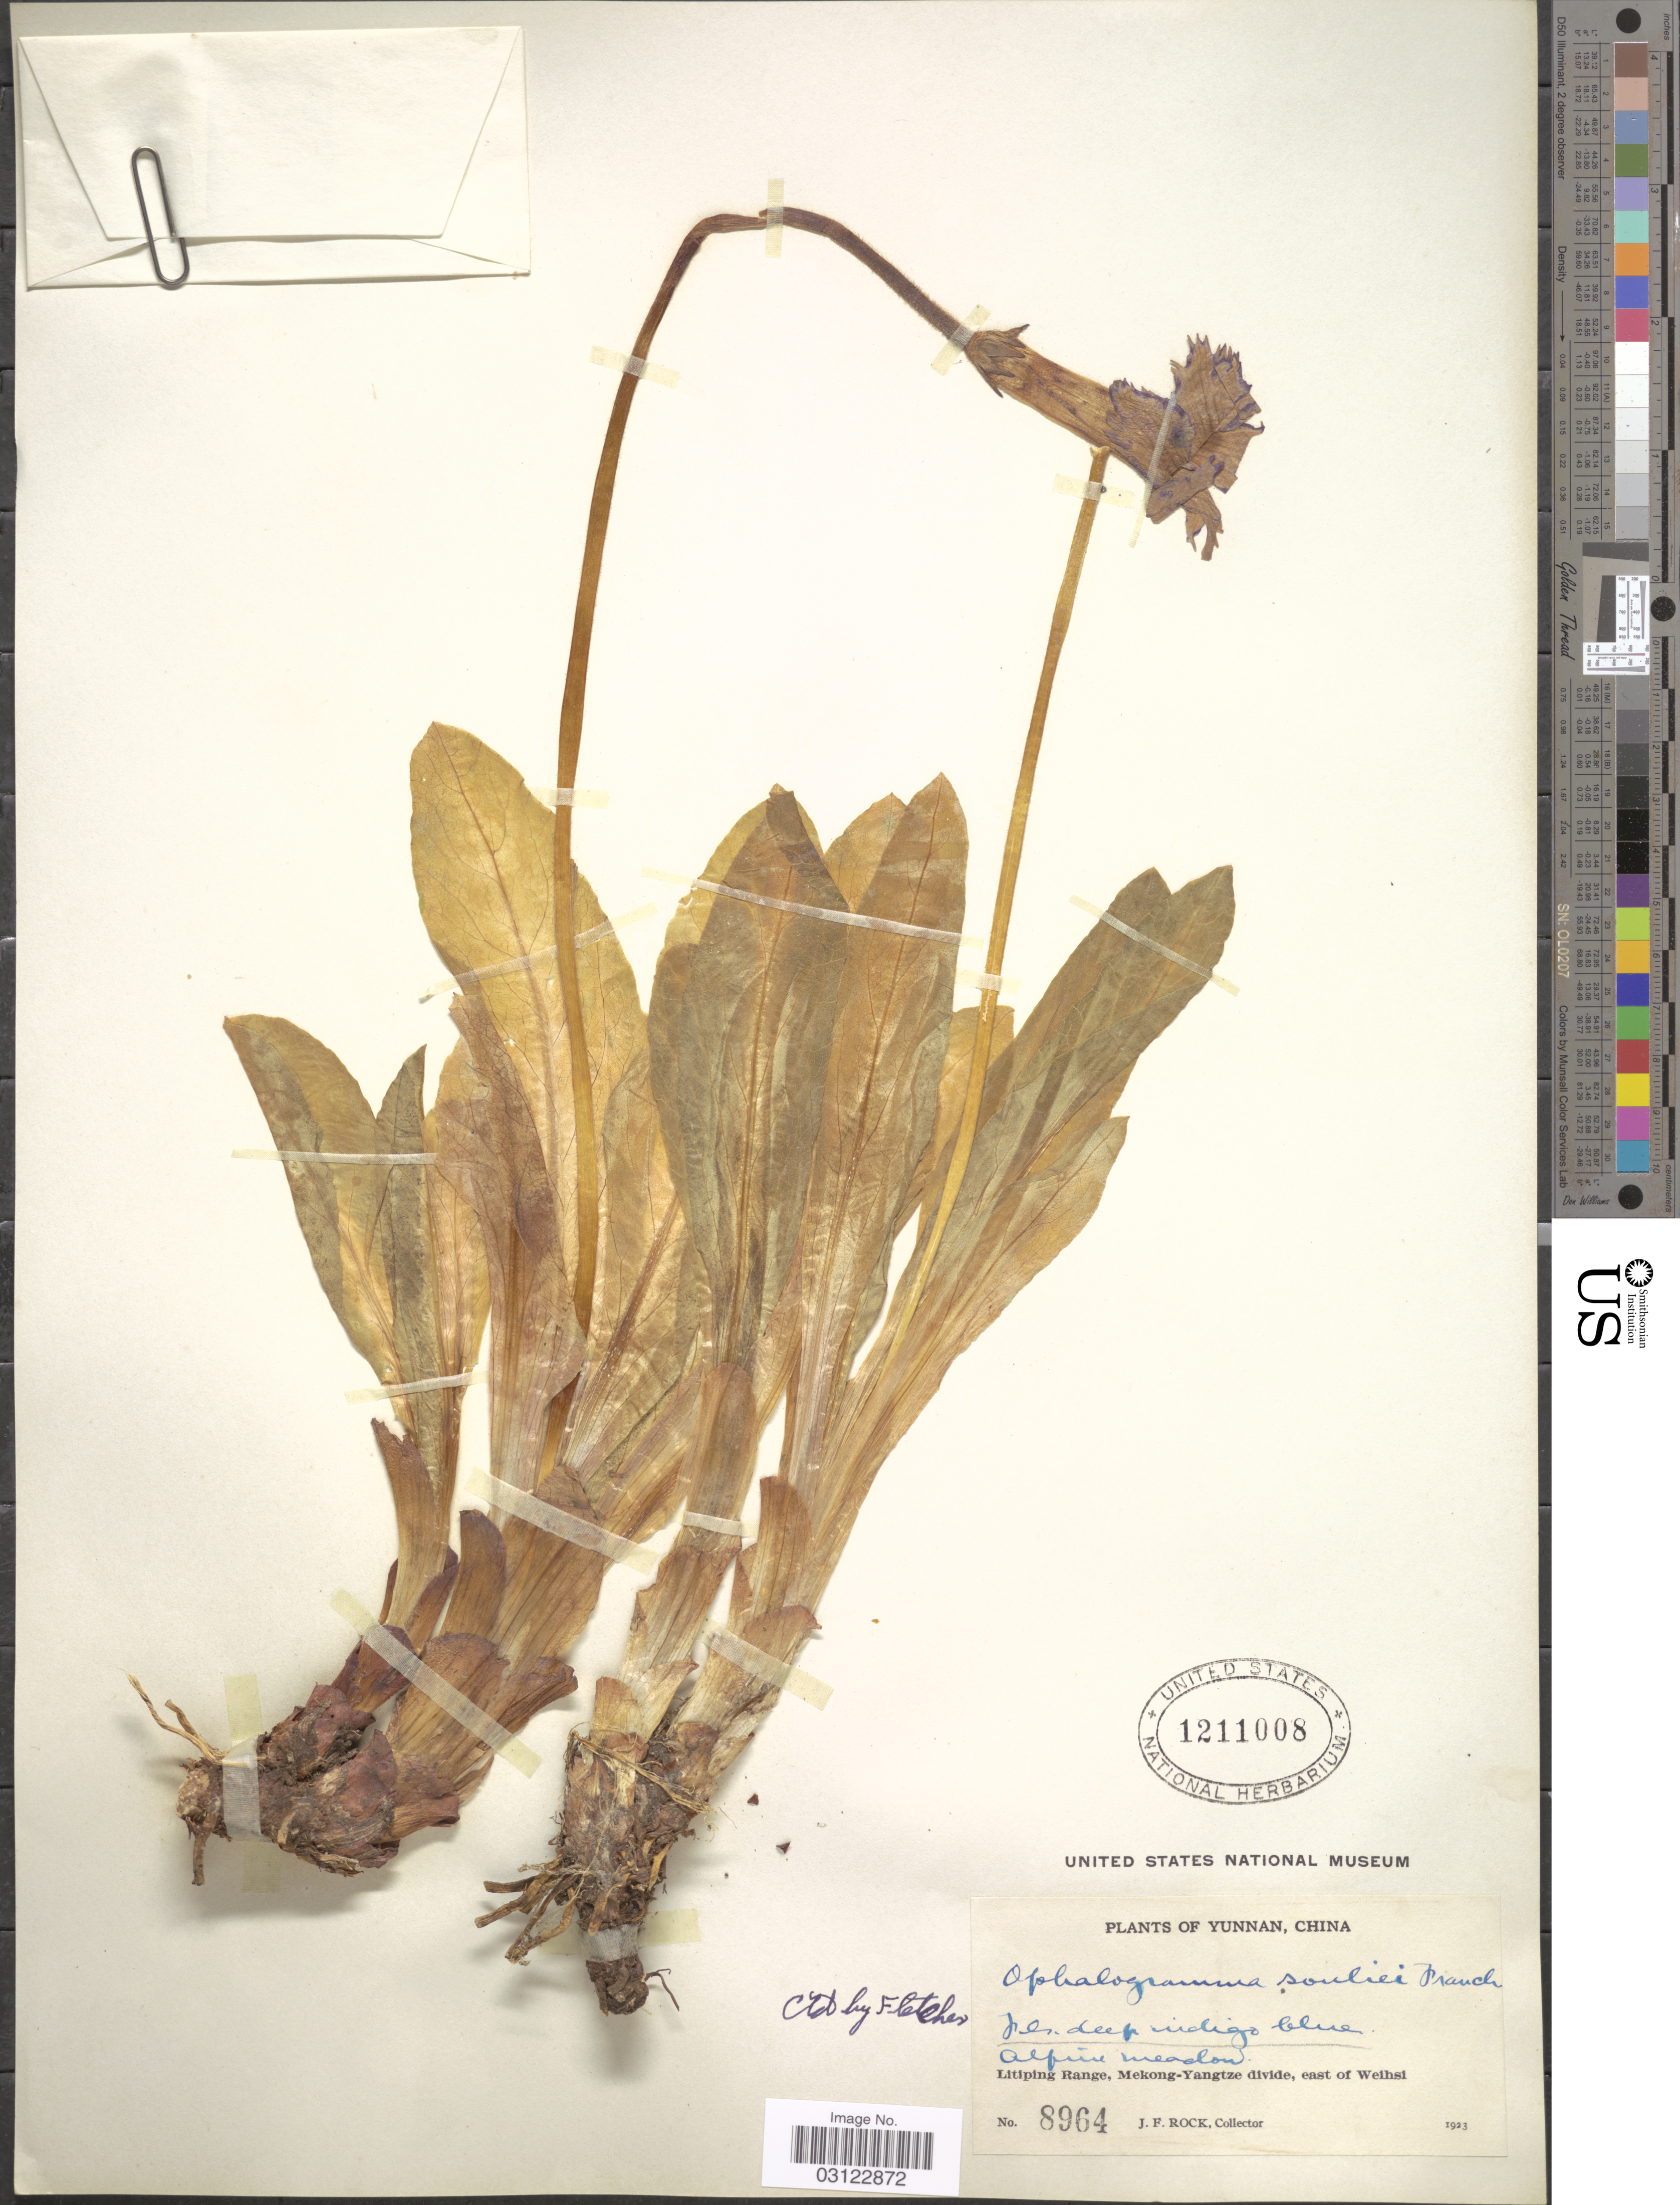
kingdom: Plantae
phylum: Tracheophyta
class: Magnoliopsida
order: Ericales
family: Primulaceae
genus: Omphalogramma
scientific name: Omphalogramma souliei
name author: Franch.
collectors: J. Rock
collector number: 8964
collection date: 1923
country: China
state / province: Yunnan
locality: Alpine meadow. Litiping Range, Mekong-Yangtze divide, east of Weihsi.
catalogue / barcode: US 1211008